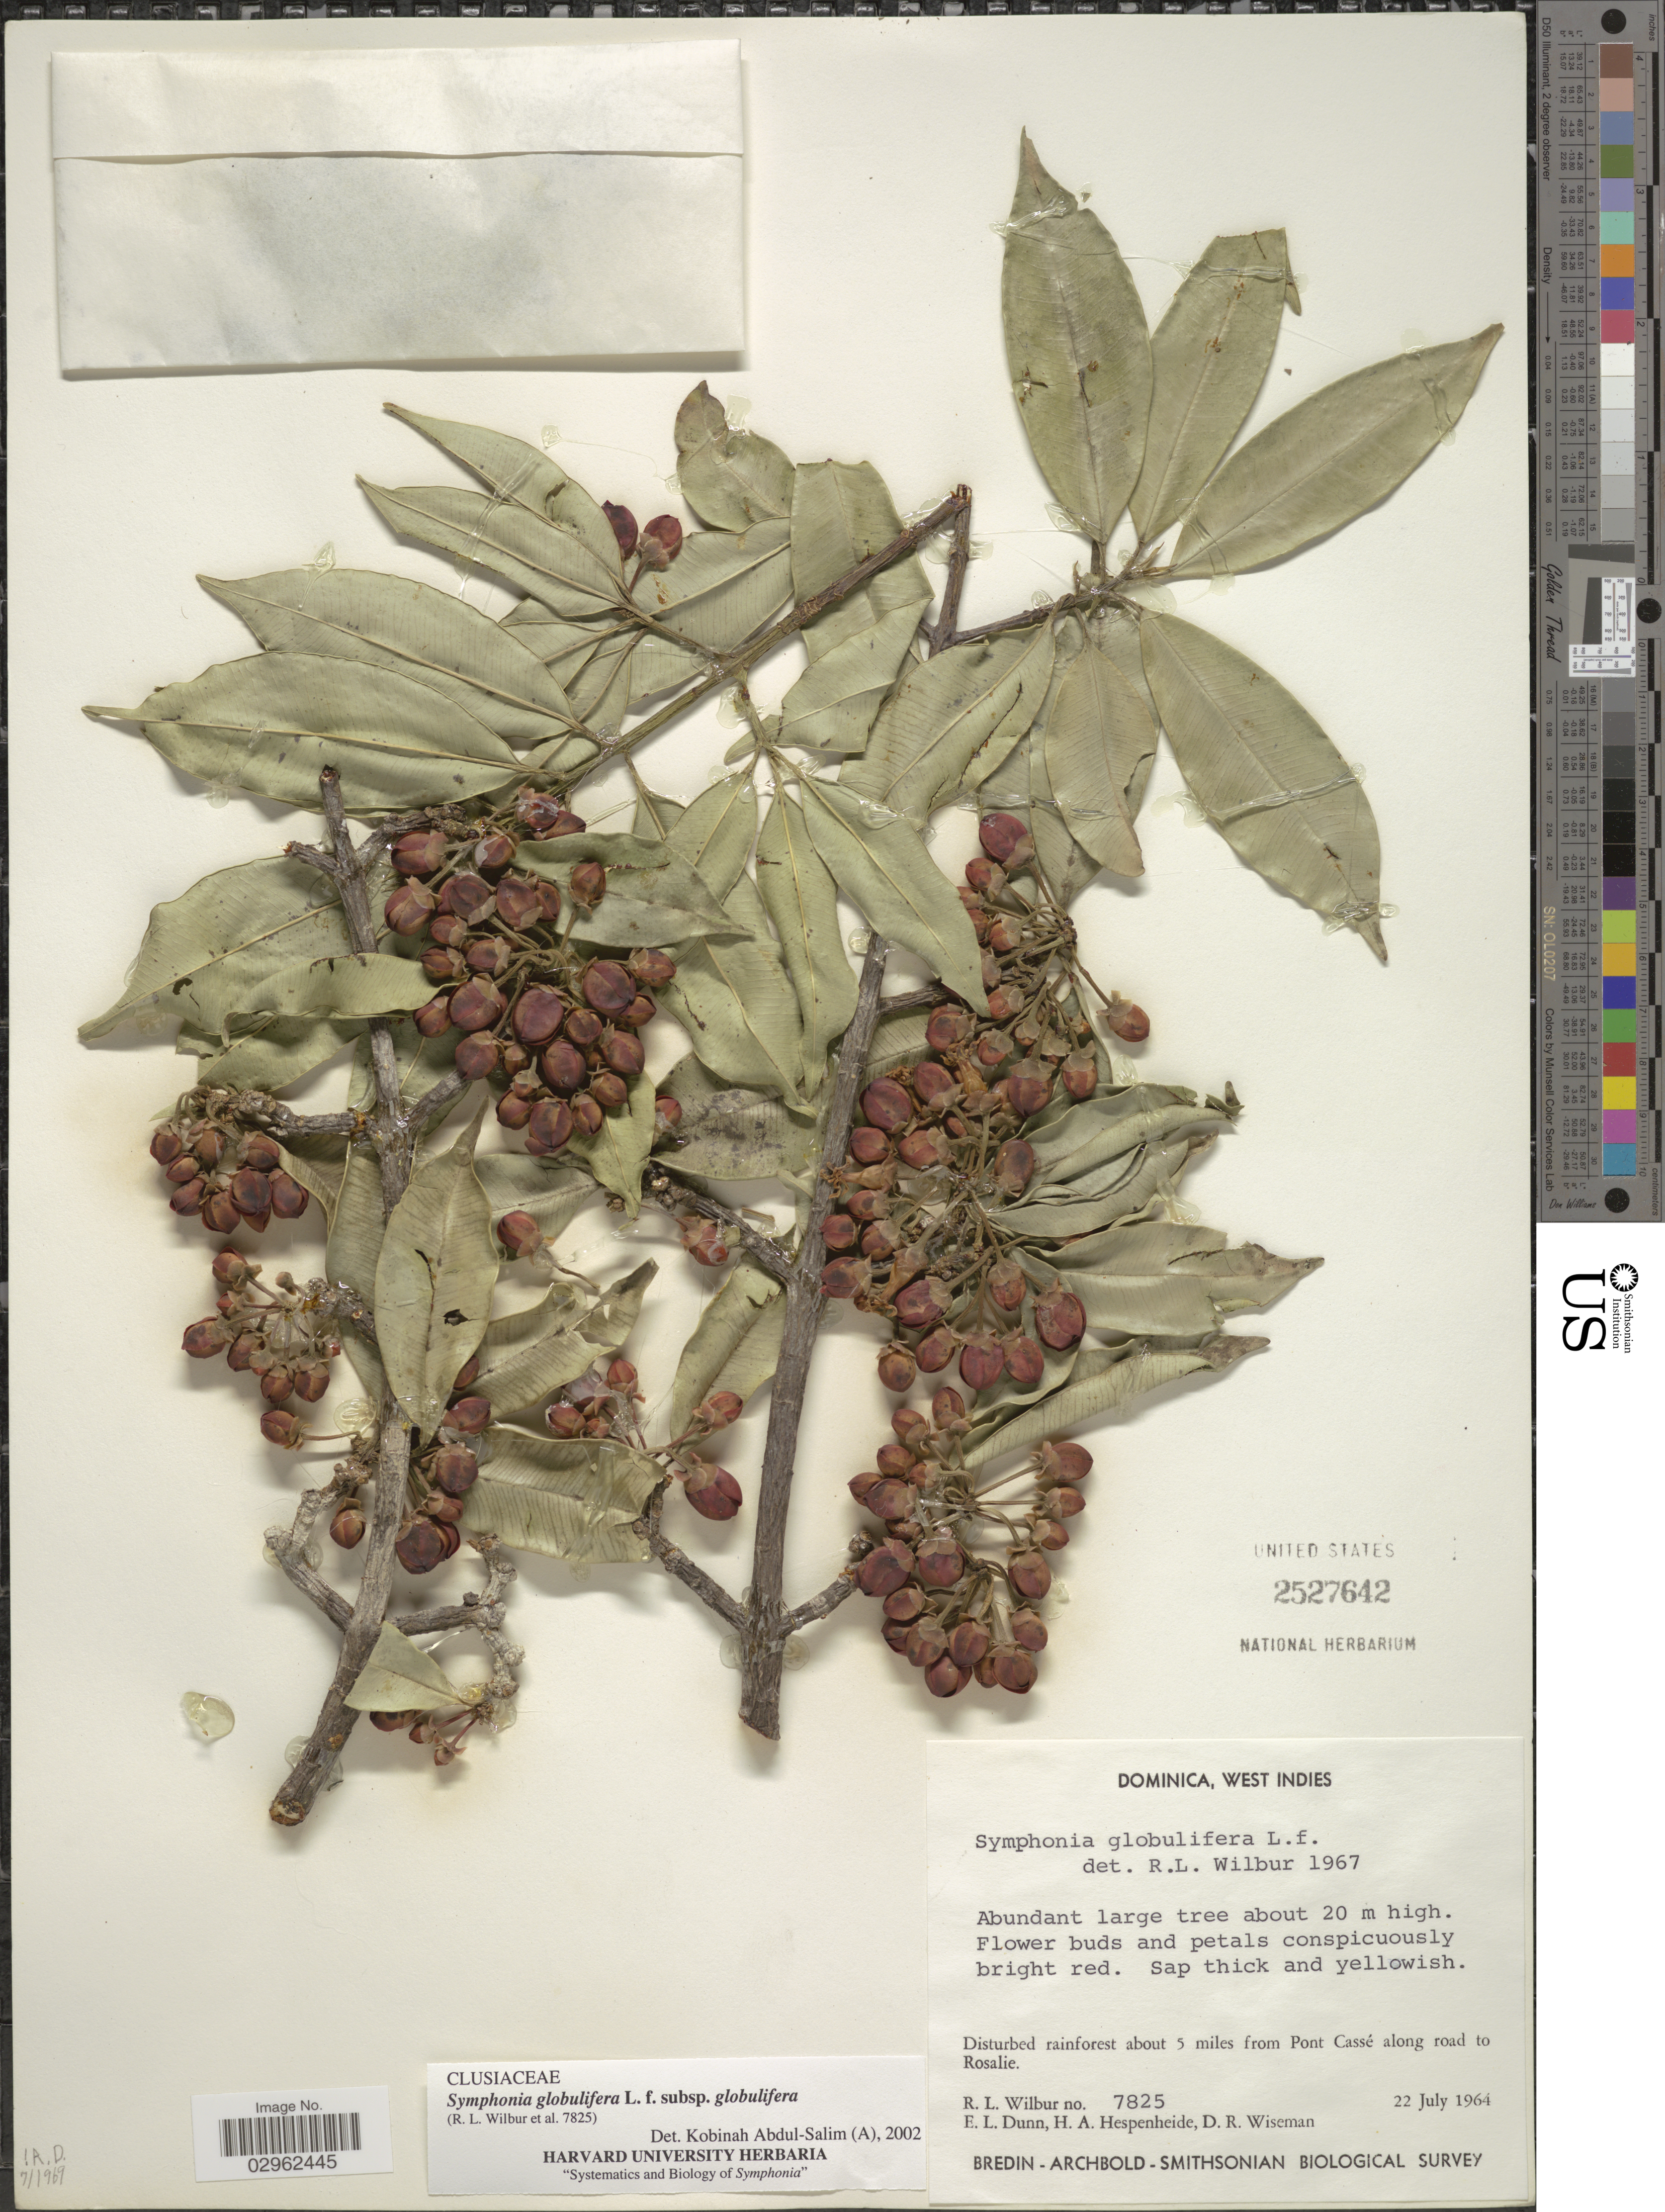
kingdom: Plantae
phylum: Tracheophyta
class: Magnoliopsida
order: Malpighiales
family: Clusiaceae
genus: Symphonia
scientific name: Symphonia globulifera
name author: L. f.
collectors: R. L. Wilbur, E. Dunn, H. A. Hespenheide & D. R. Wiseman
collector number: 7825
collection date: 1964-07-22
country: Dominica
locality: West Indies. Disturbed rainforest about 5 miles from Pont Cassé along road to Rosalie.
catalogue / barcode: US 2527642